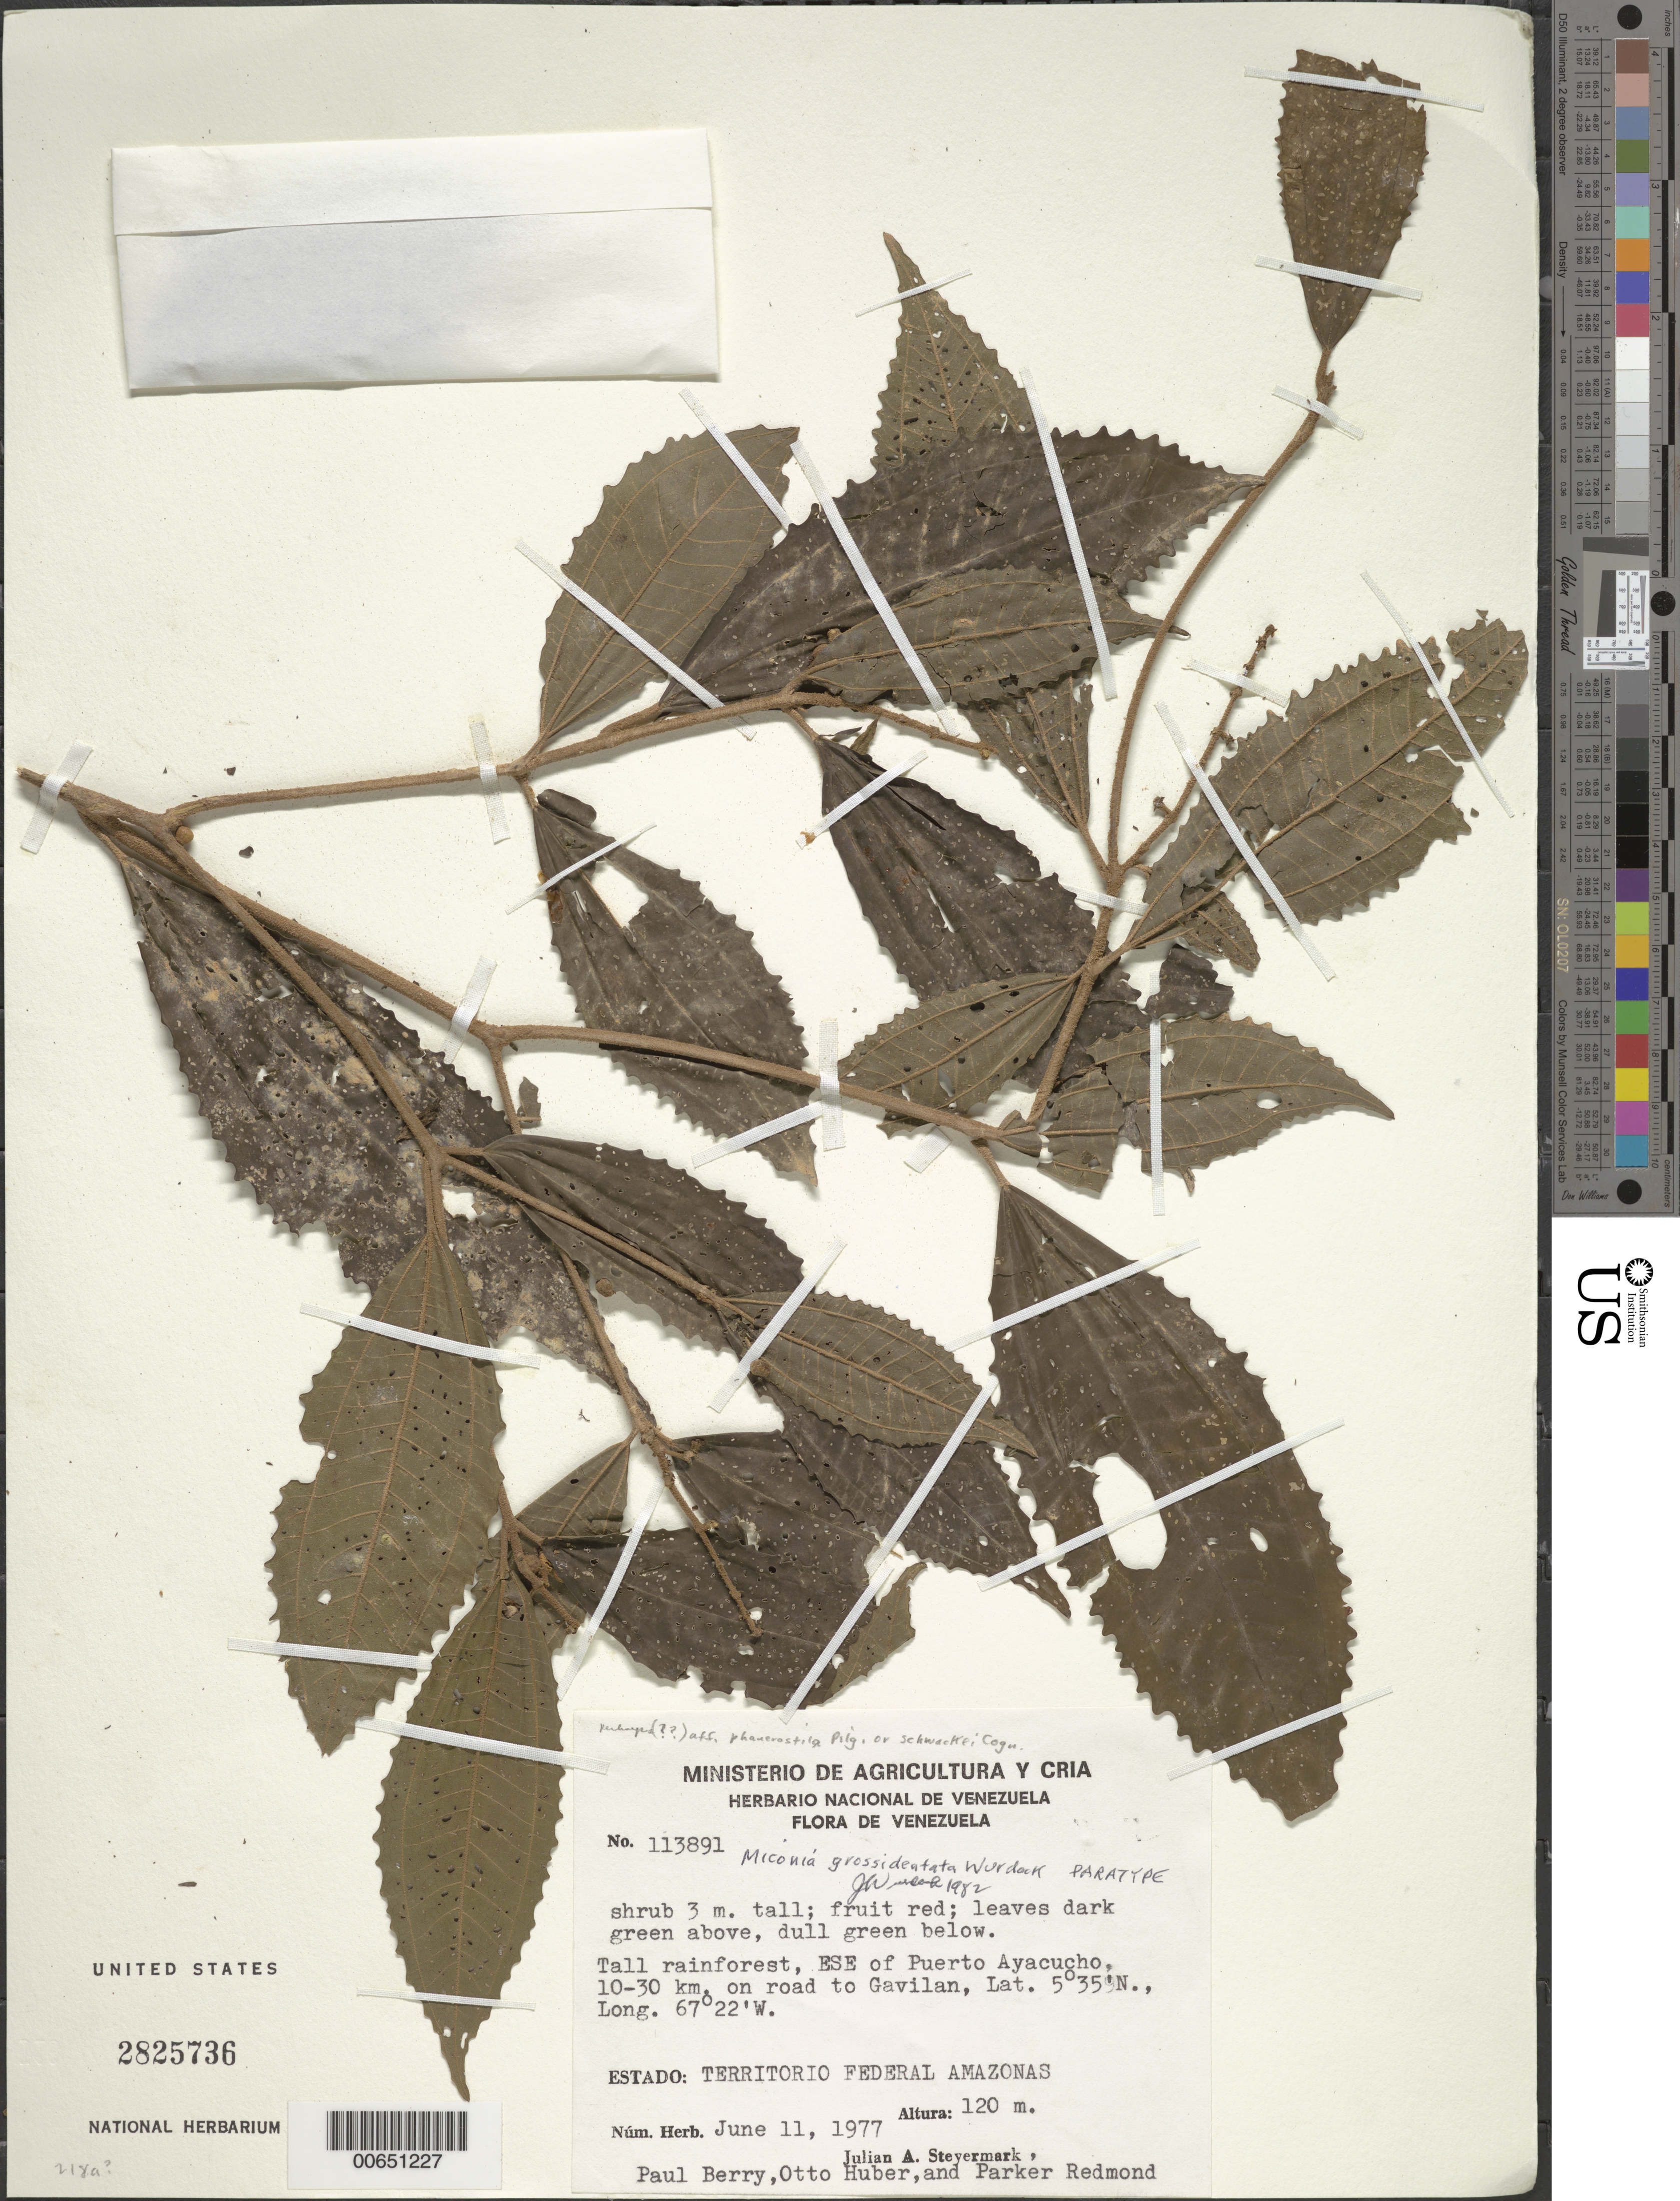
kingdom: Plantae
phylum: Tracheophyta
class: Magnoliopsida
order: Myrtales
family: Melastomataceae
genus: Miconia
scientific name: Miconia grossidentata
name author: Wurdack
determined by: Wurdack, John J., (US), US (UNITED STATES)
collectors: J. Steyermark, P. Berry, O. Huber & P. Redmond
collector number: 113891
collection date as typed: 11-Jun-77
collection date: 1977-06-11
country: Venezuela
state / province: Amazonas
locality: Puerto Ayacucho, ESE of, 10-30 km on road to Gavilán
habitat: Tall rainforest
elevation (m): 120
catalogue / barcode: US 2825736